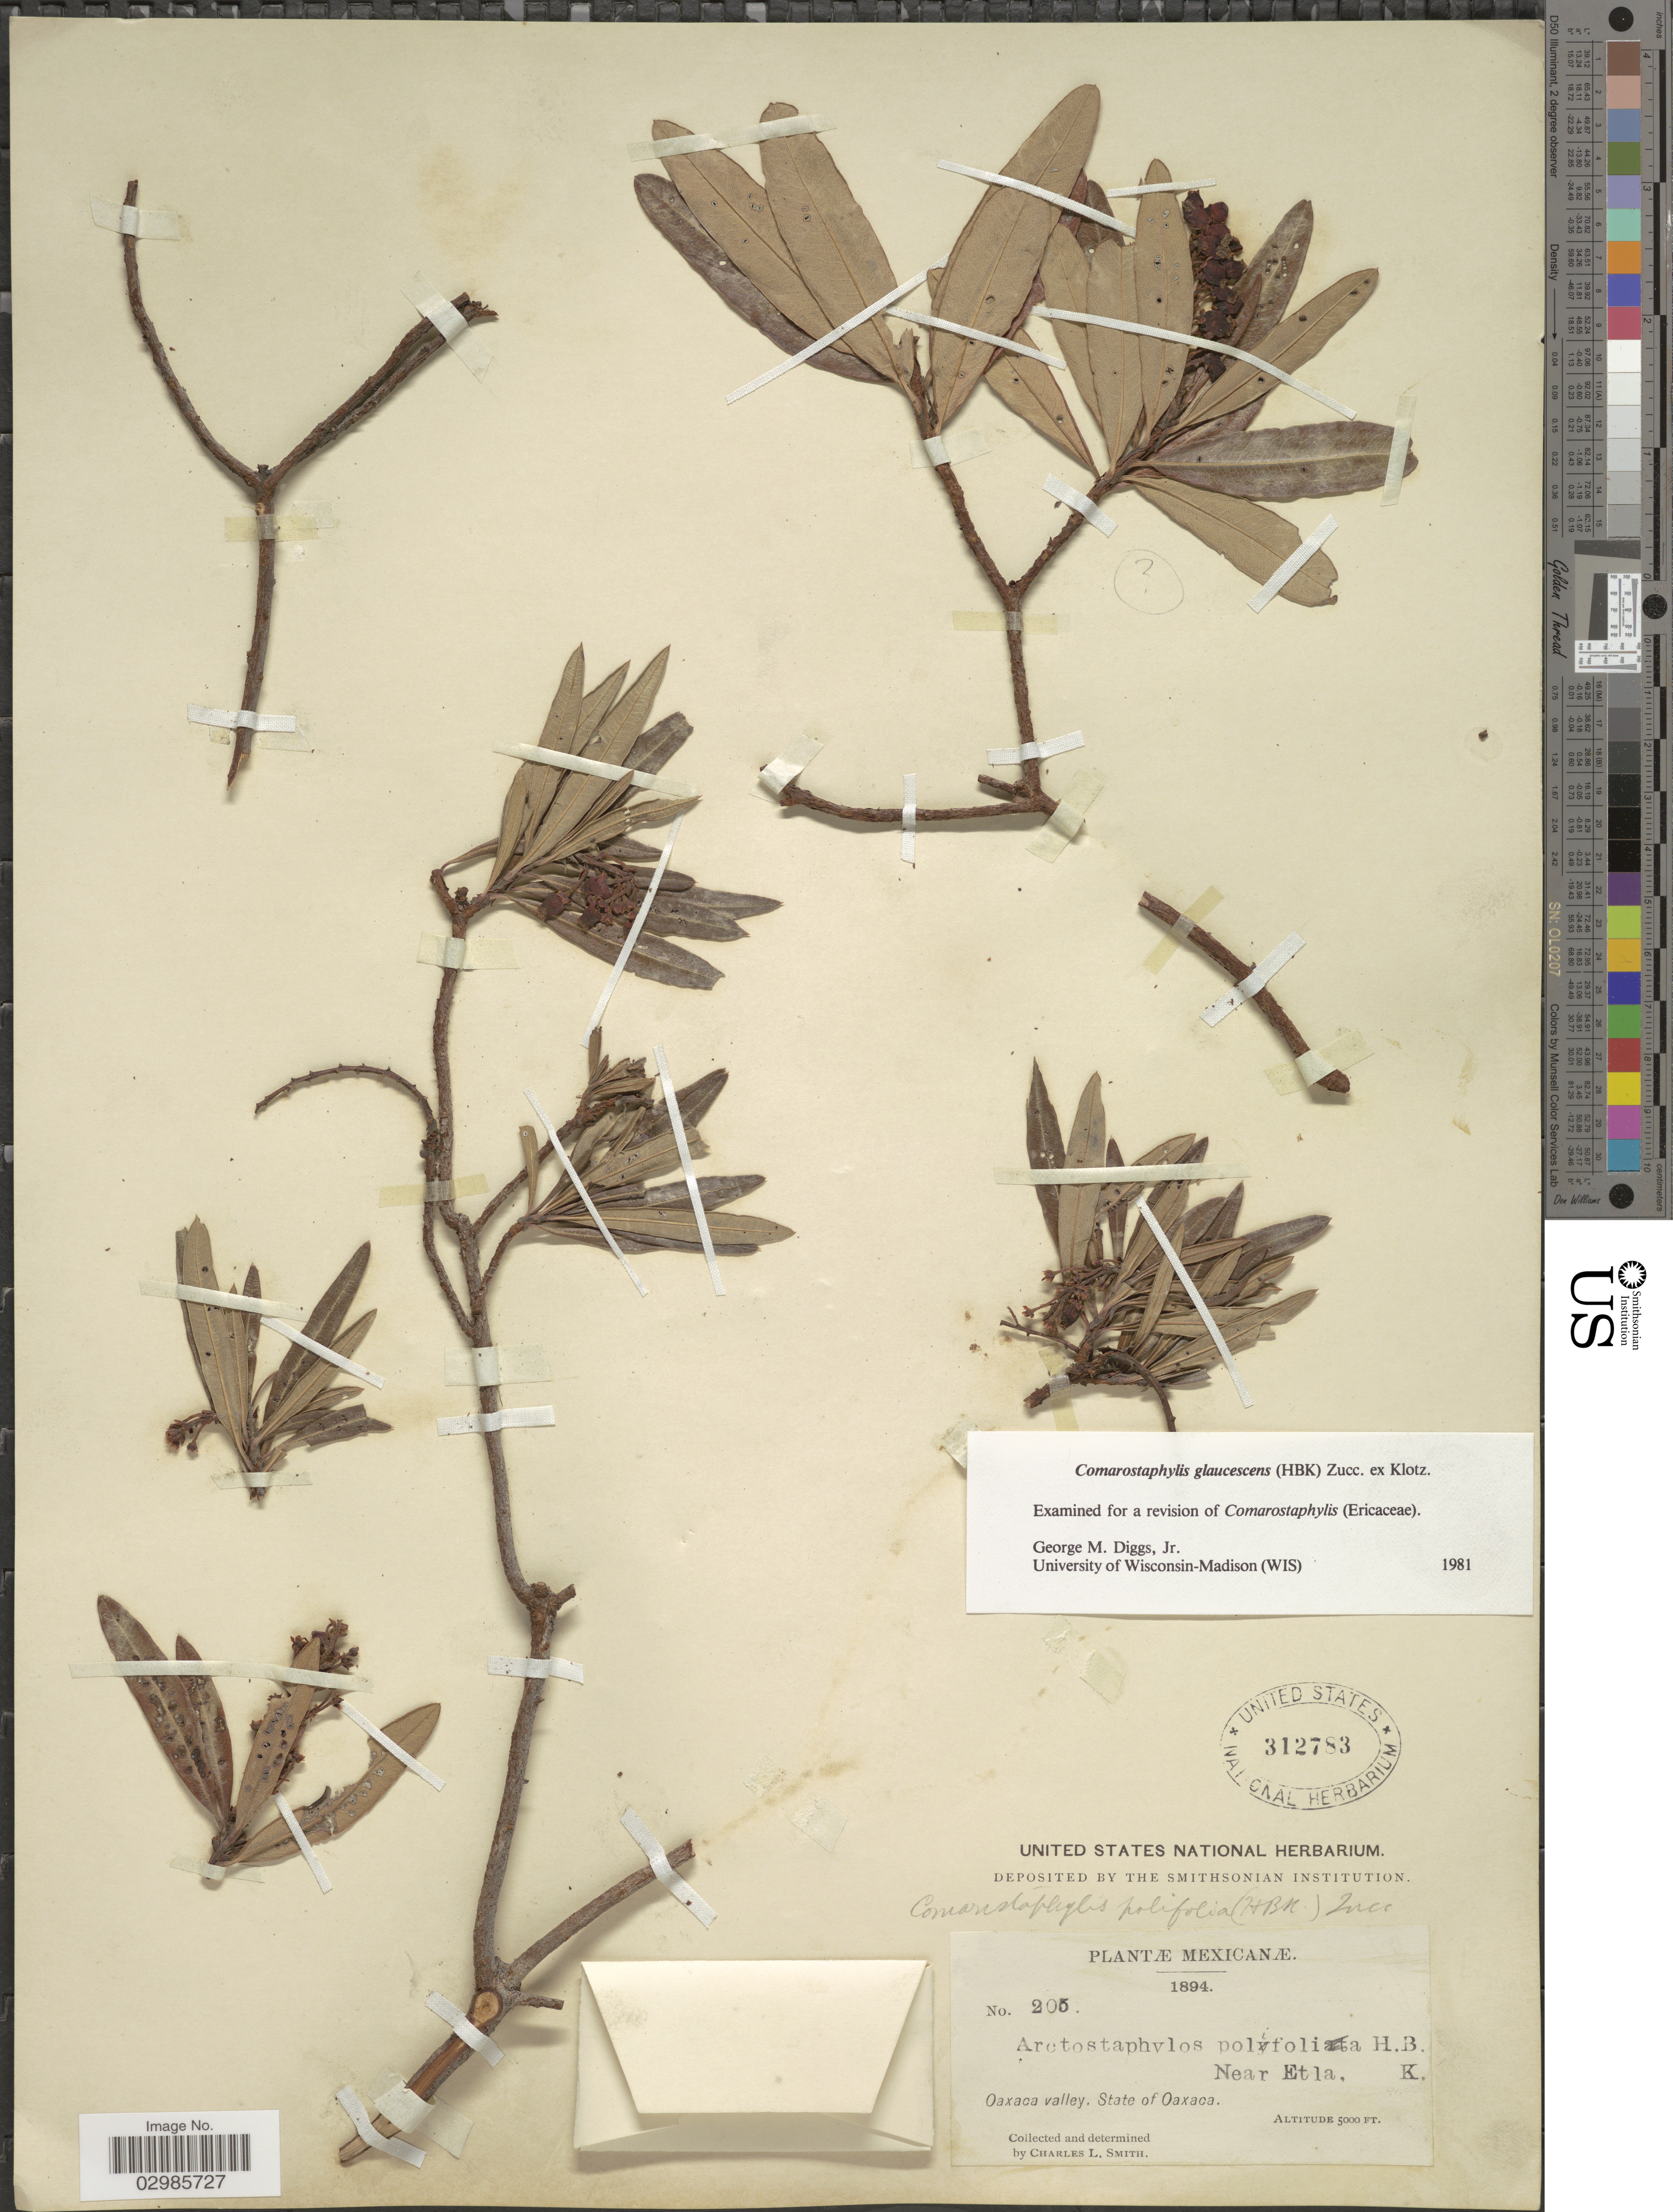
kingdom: Plantae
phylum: Tracheophyta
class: Magnoliopsida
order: Ericales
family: Ericaceae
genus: Comarostaphylis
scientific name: Comarostaphylis glaucescens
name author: (Kunth) Zucc. ex Klotzsch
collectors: C. L. Smith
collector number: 205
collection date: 1894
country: Mexico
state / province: Oaxaca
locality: Oaxaca valley, State of Oaxaca, Near Etla.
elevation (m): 1524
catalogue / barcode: US 312783